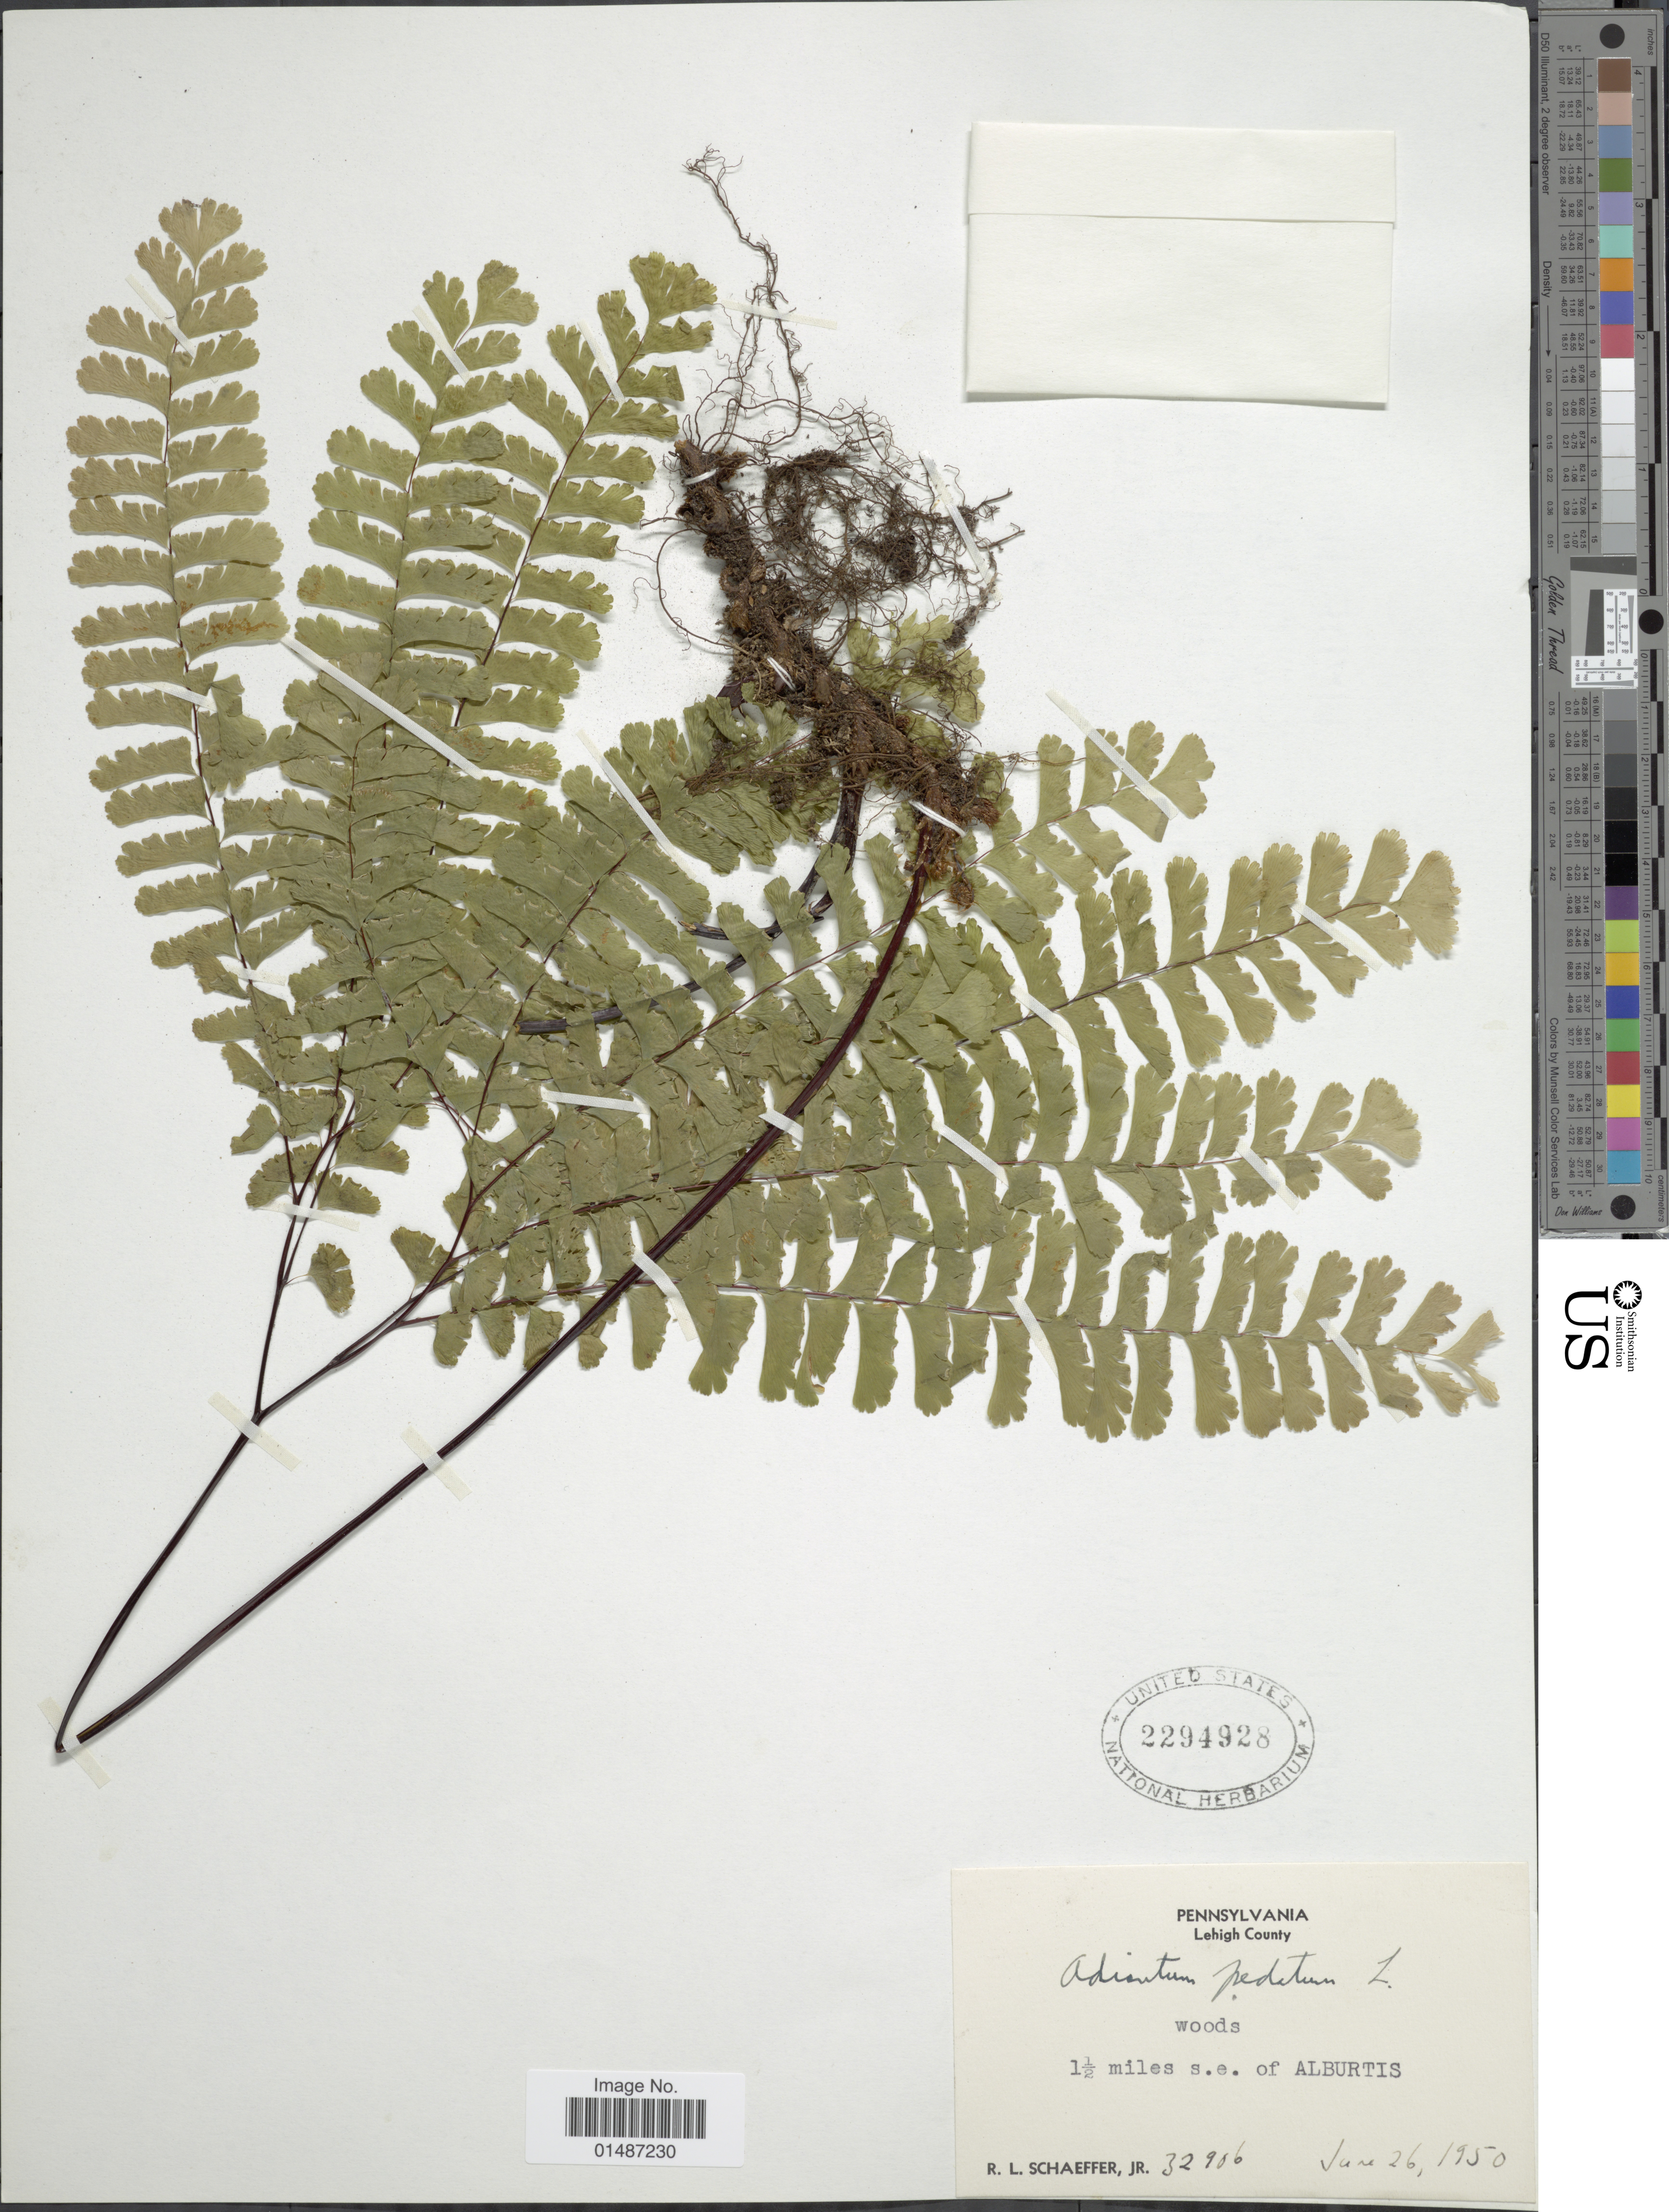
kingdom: Plantae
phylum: Tracheophyta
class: Polypodiopsida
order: Polypodiales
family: Pteridaceae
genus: Adiantum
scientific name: Adiantum pedatum var. pedatum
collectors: R. L. Schaeffer Jr.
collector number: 32906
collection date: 1950-06-26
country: United States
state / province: Pennsylvania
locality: Lehigh County. 1½ miles s.e. of Alburtis.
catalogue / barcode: US 2294928